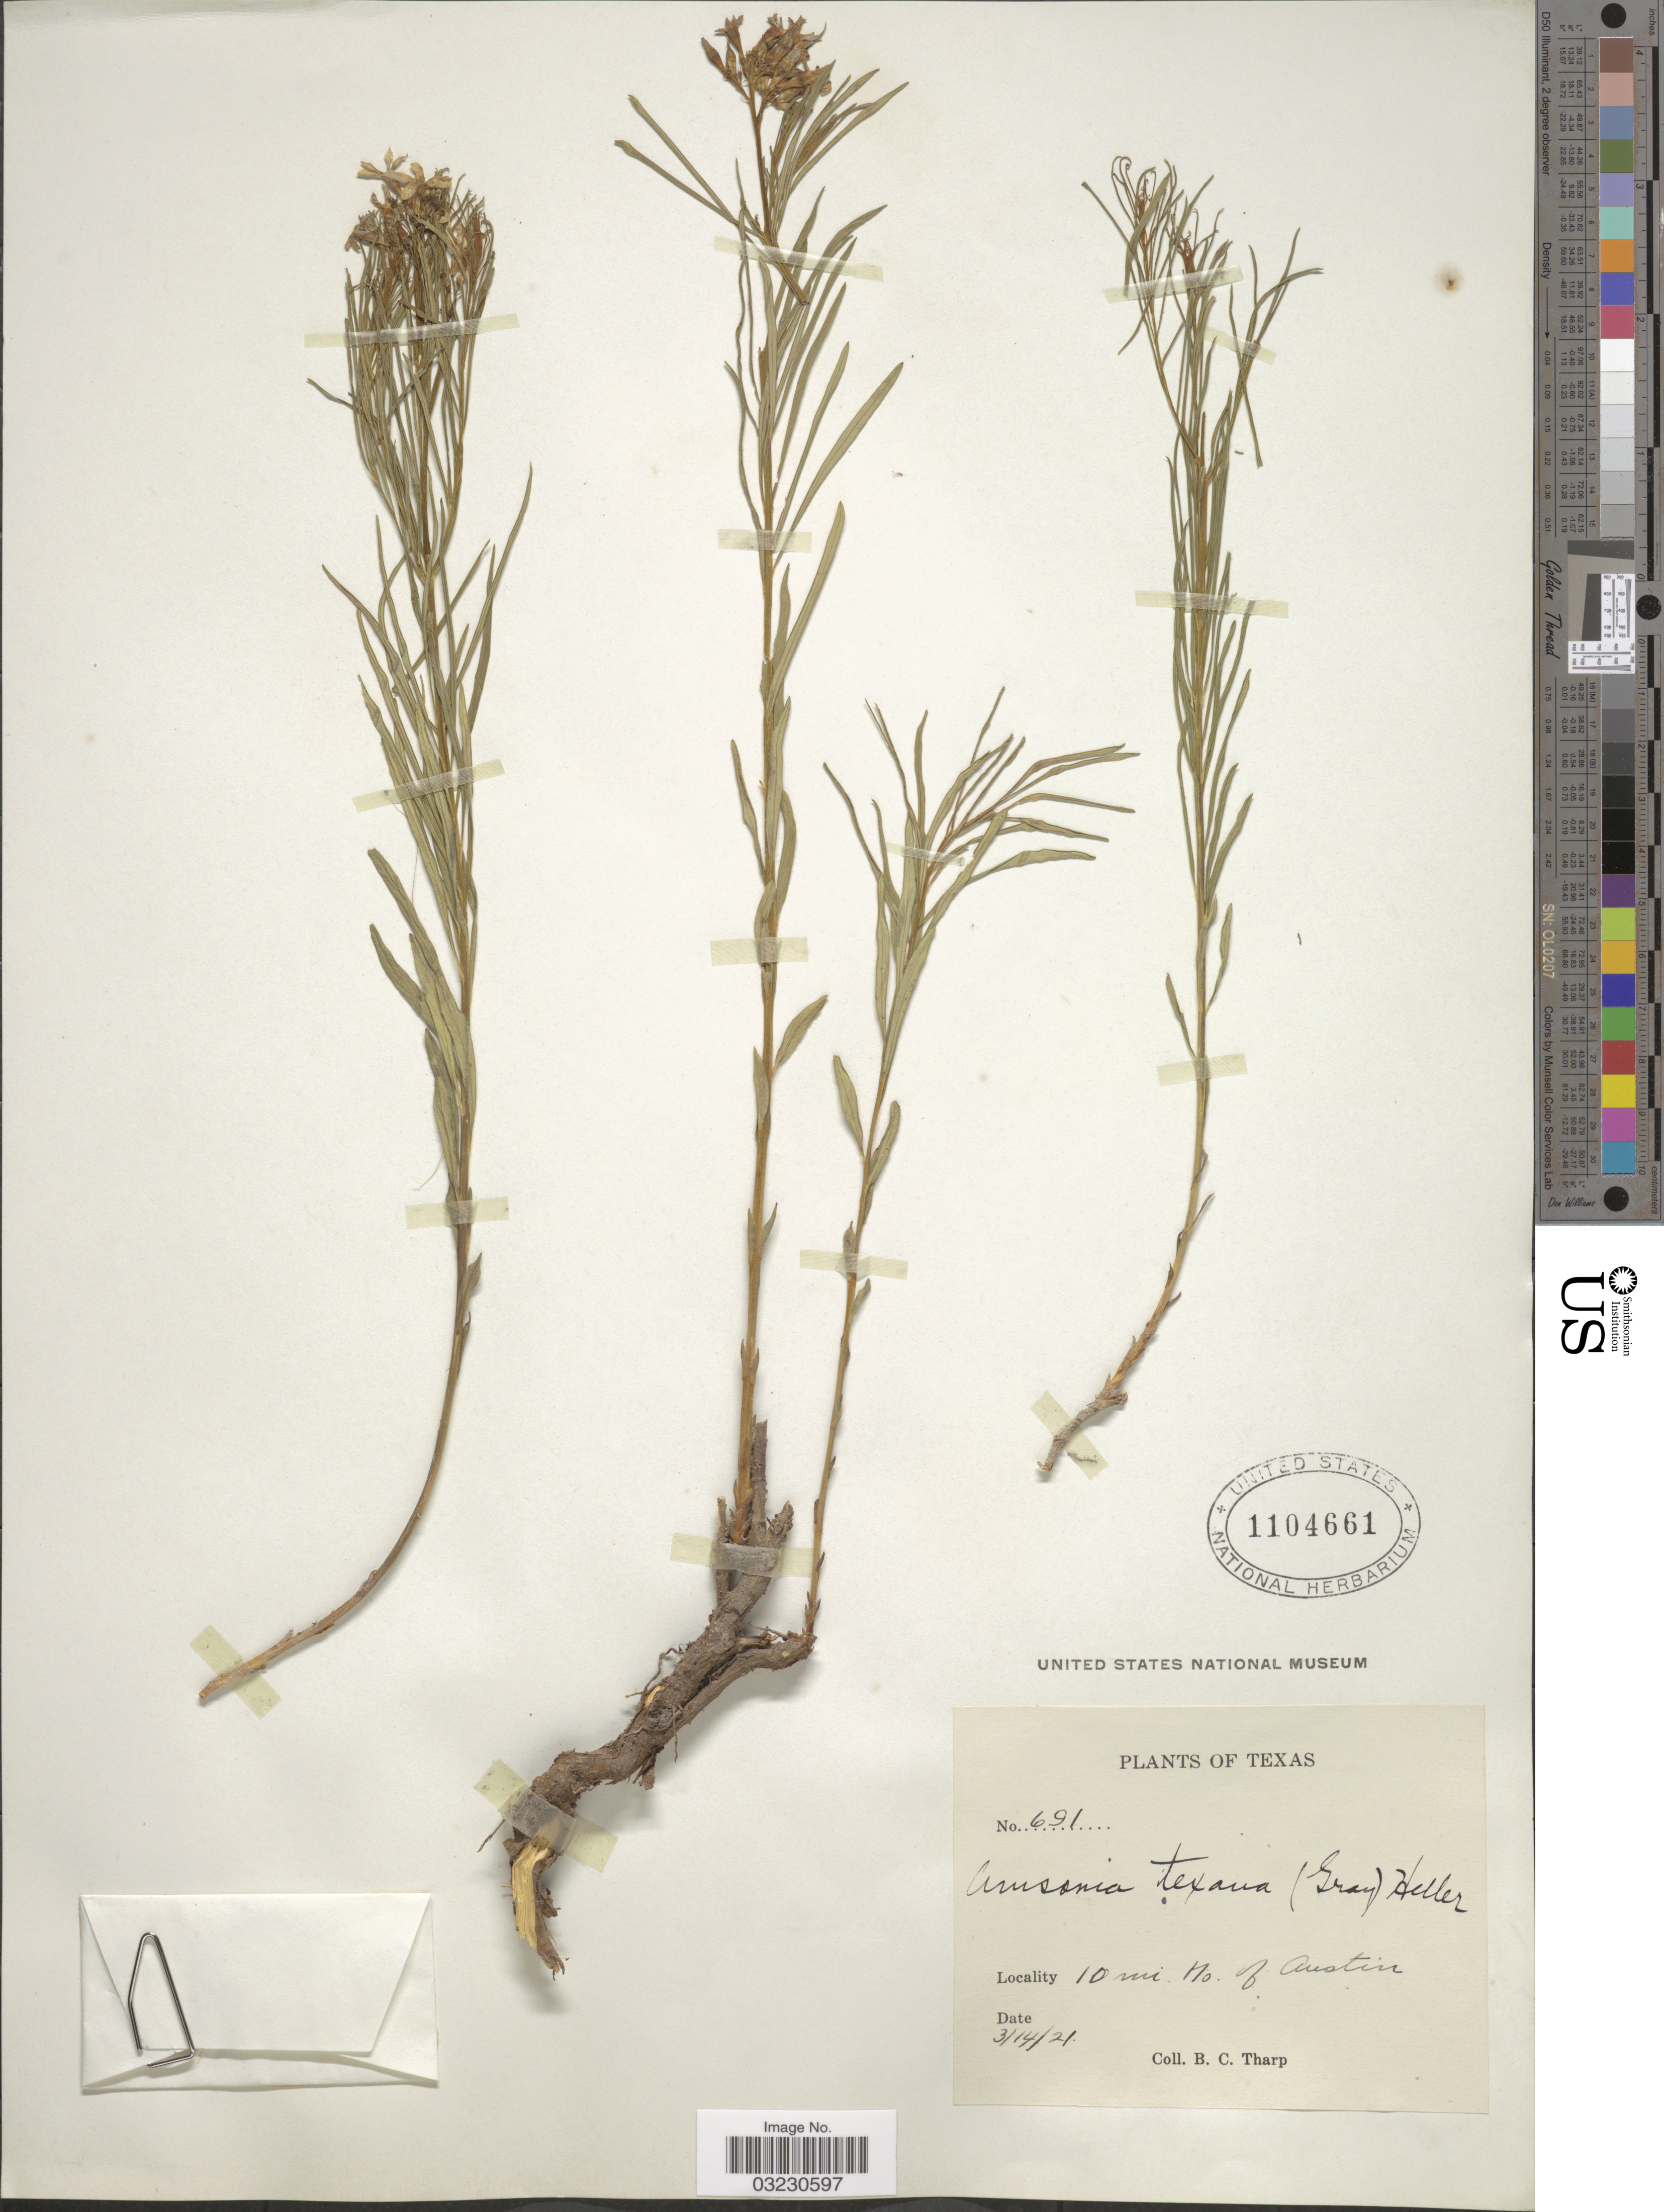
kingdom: Plantae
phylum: Tracheophyta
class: Magnoliopsida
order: Gentianales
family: Apocynaceae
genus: Amsonia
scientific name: Amsonia texana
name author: (A. Gray) A. Heller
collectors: B. C. Tharp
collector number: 691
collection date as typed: Transcribed d/m/y: 14/3/21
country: United States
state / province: Texas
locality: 10 mi. No. of Austin.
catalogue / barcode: US 1104661